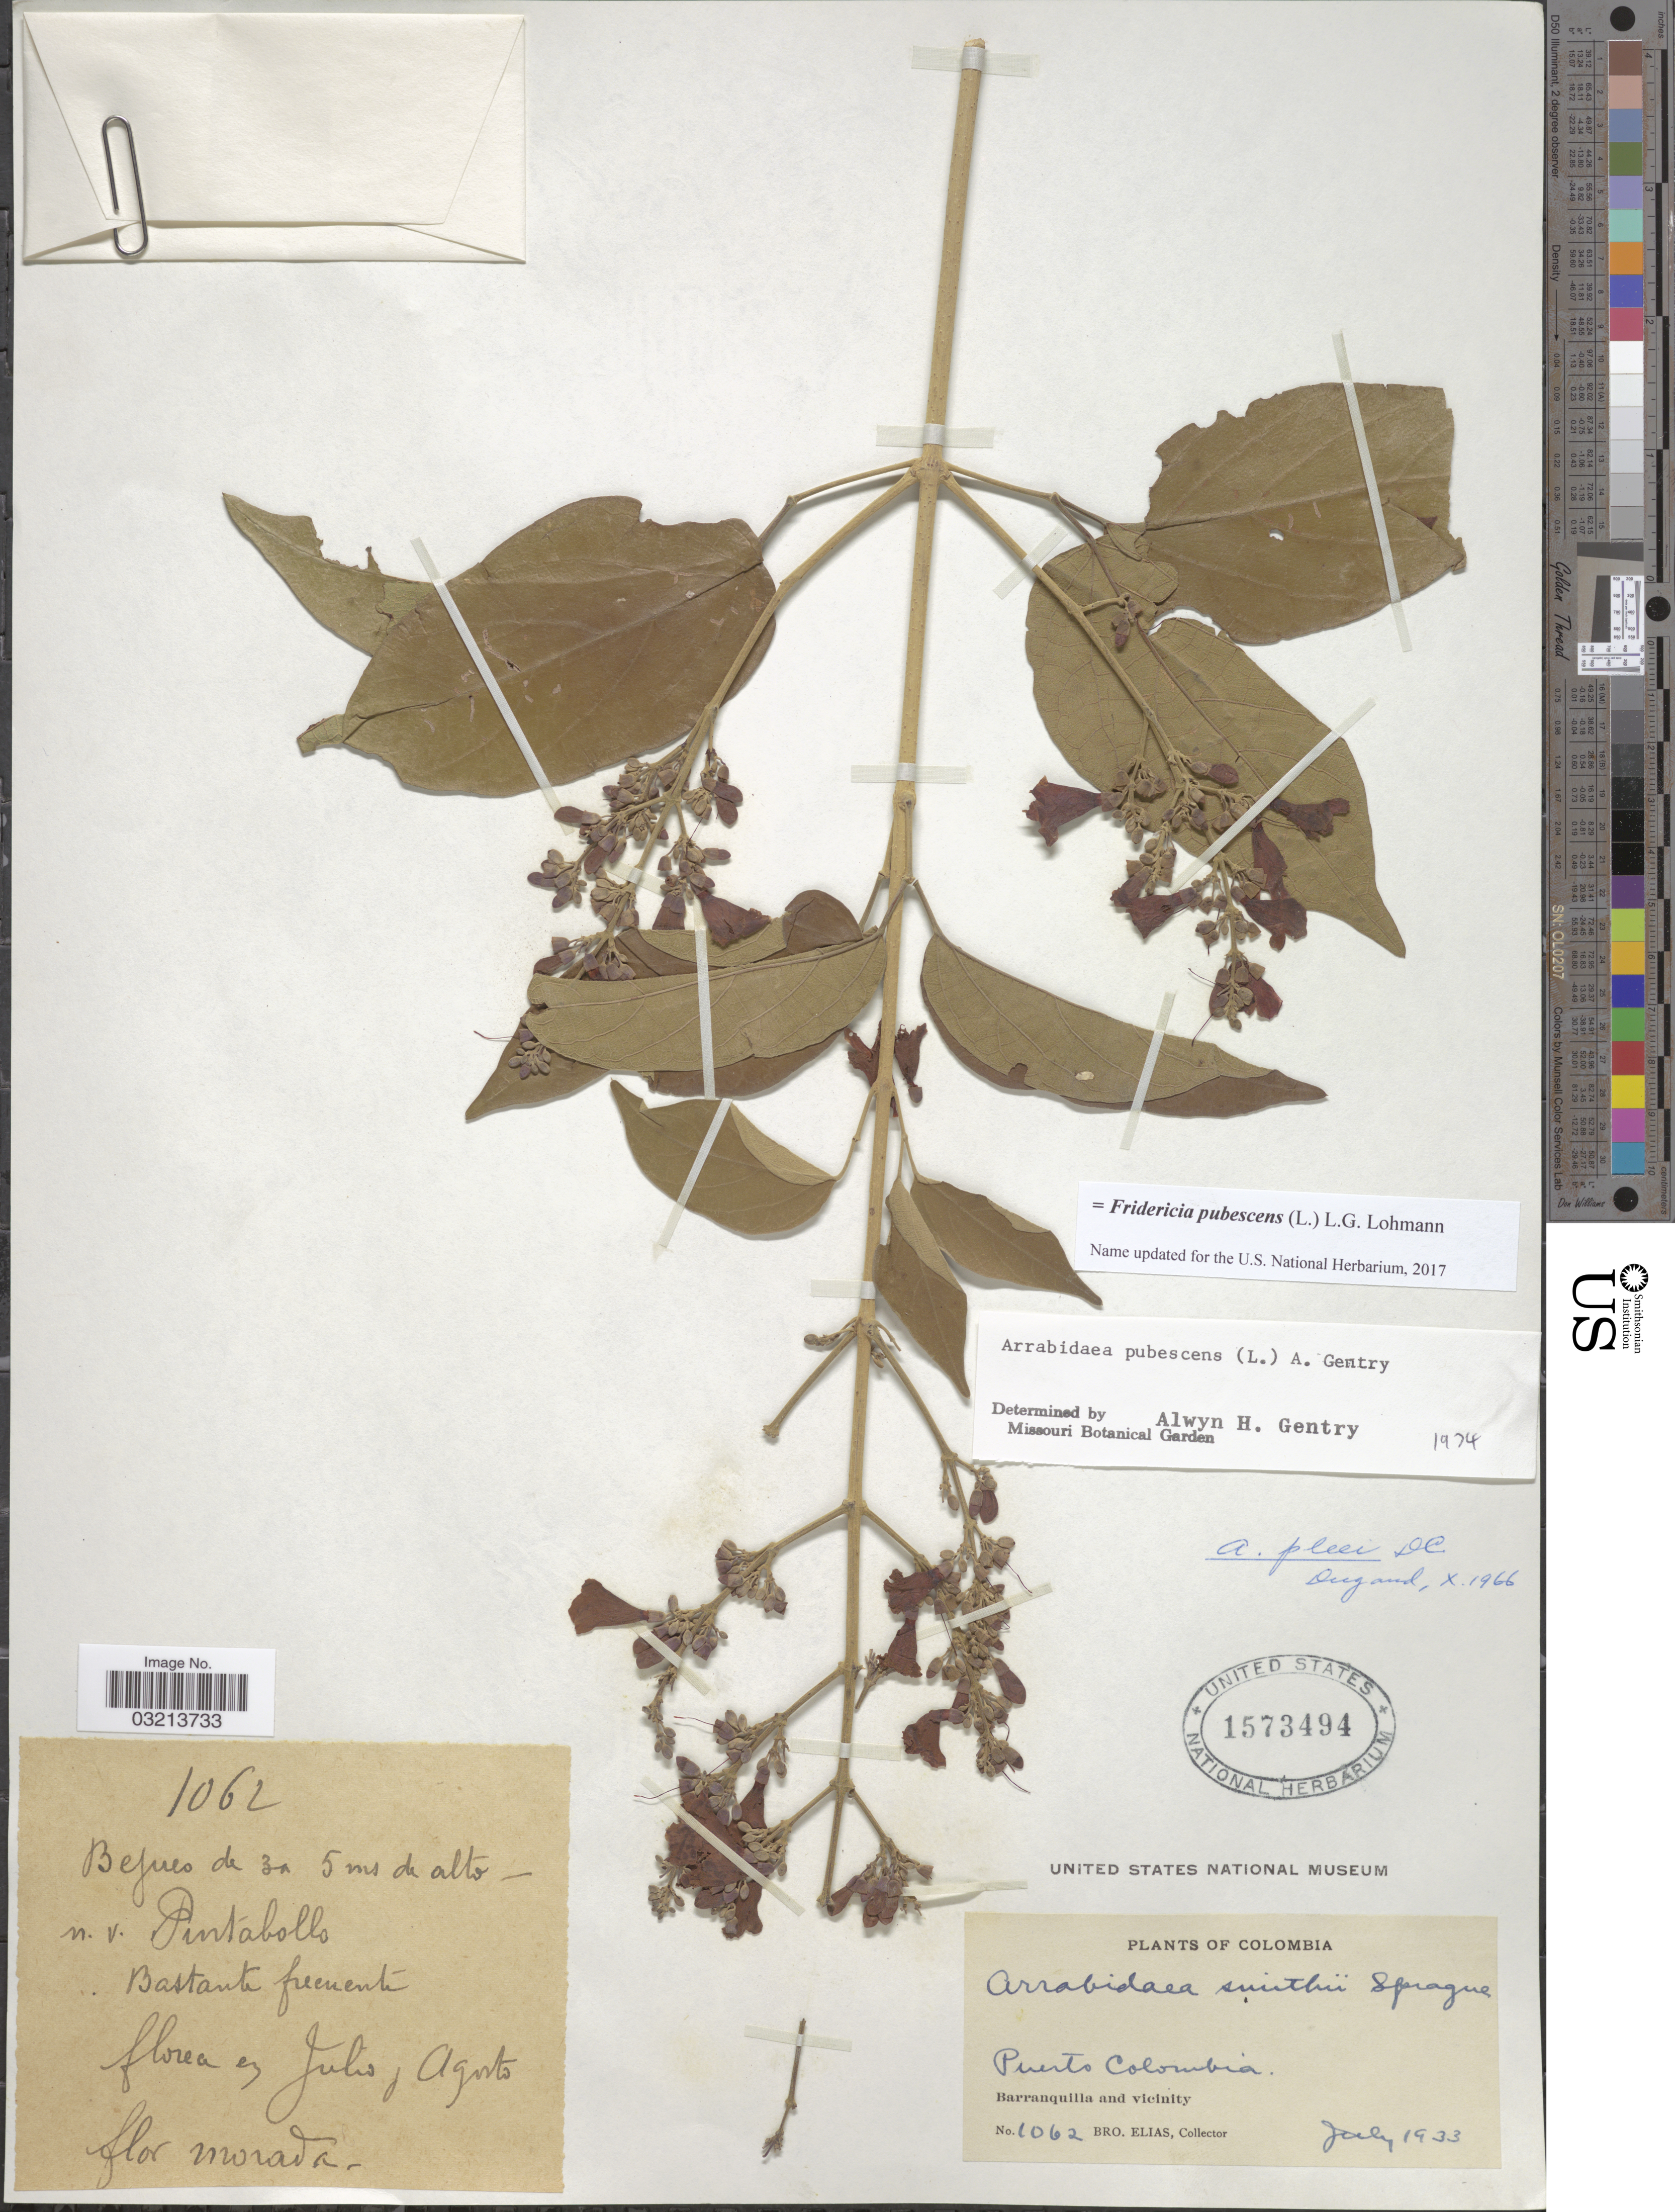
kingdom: Plantae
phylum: Tracheophyta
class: Magnoliopsida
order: Lamiales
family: Bignoniaceae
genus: Fridericia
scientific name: Fridericia pubescens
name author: (L.) L.G. Lohmann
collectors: Bro. Elias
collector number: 1062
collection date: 1933-07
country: Colombia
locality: Puerto Colombia. Barranquilla and vicinity.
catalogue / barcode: US 1573494